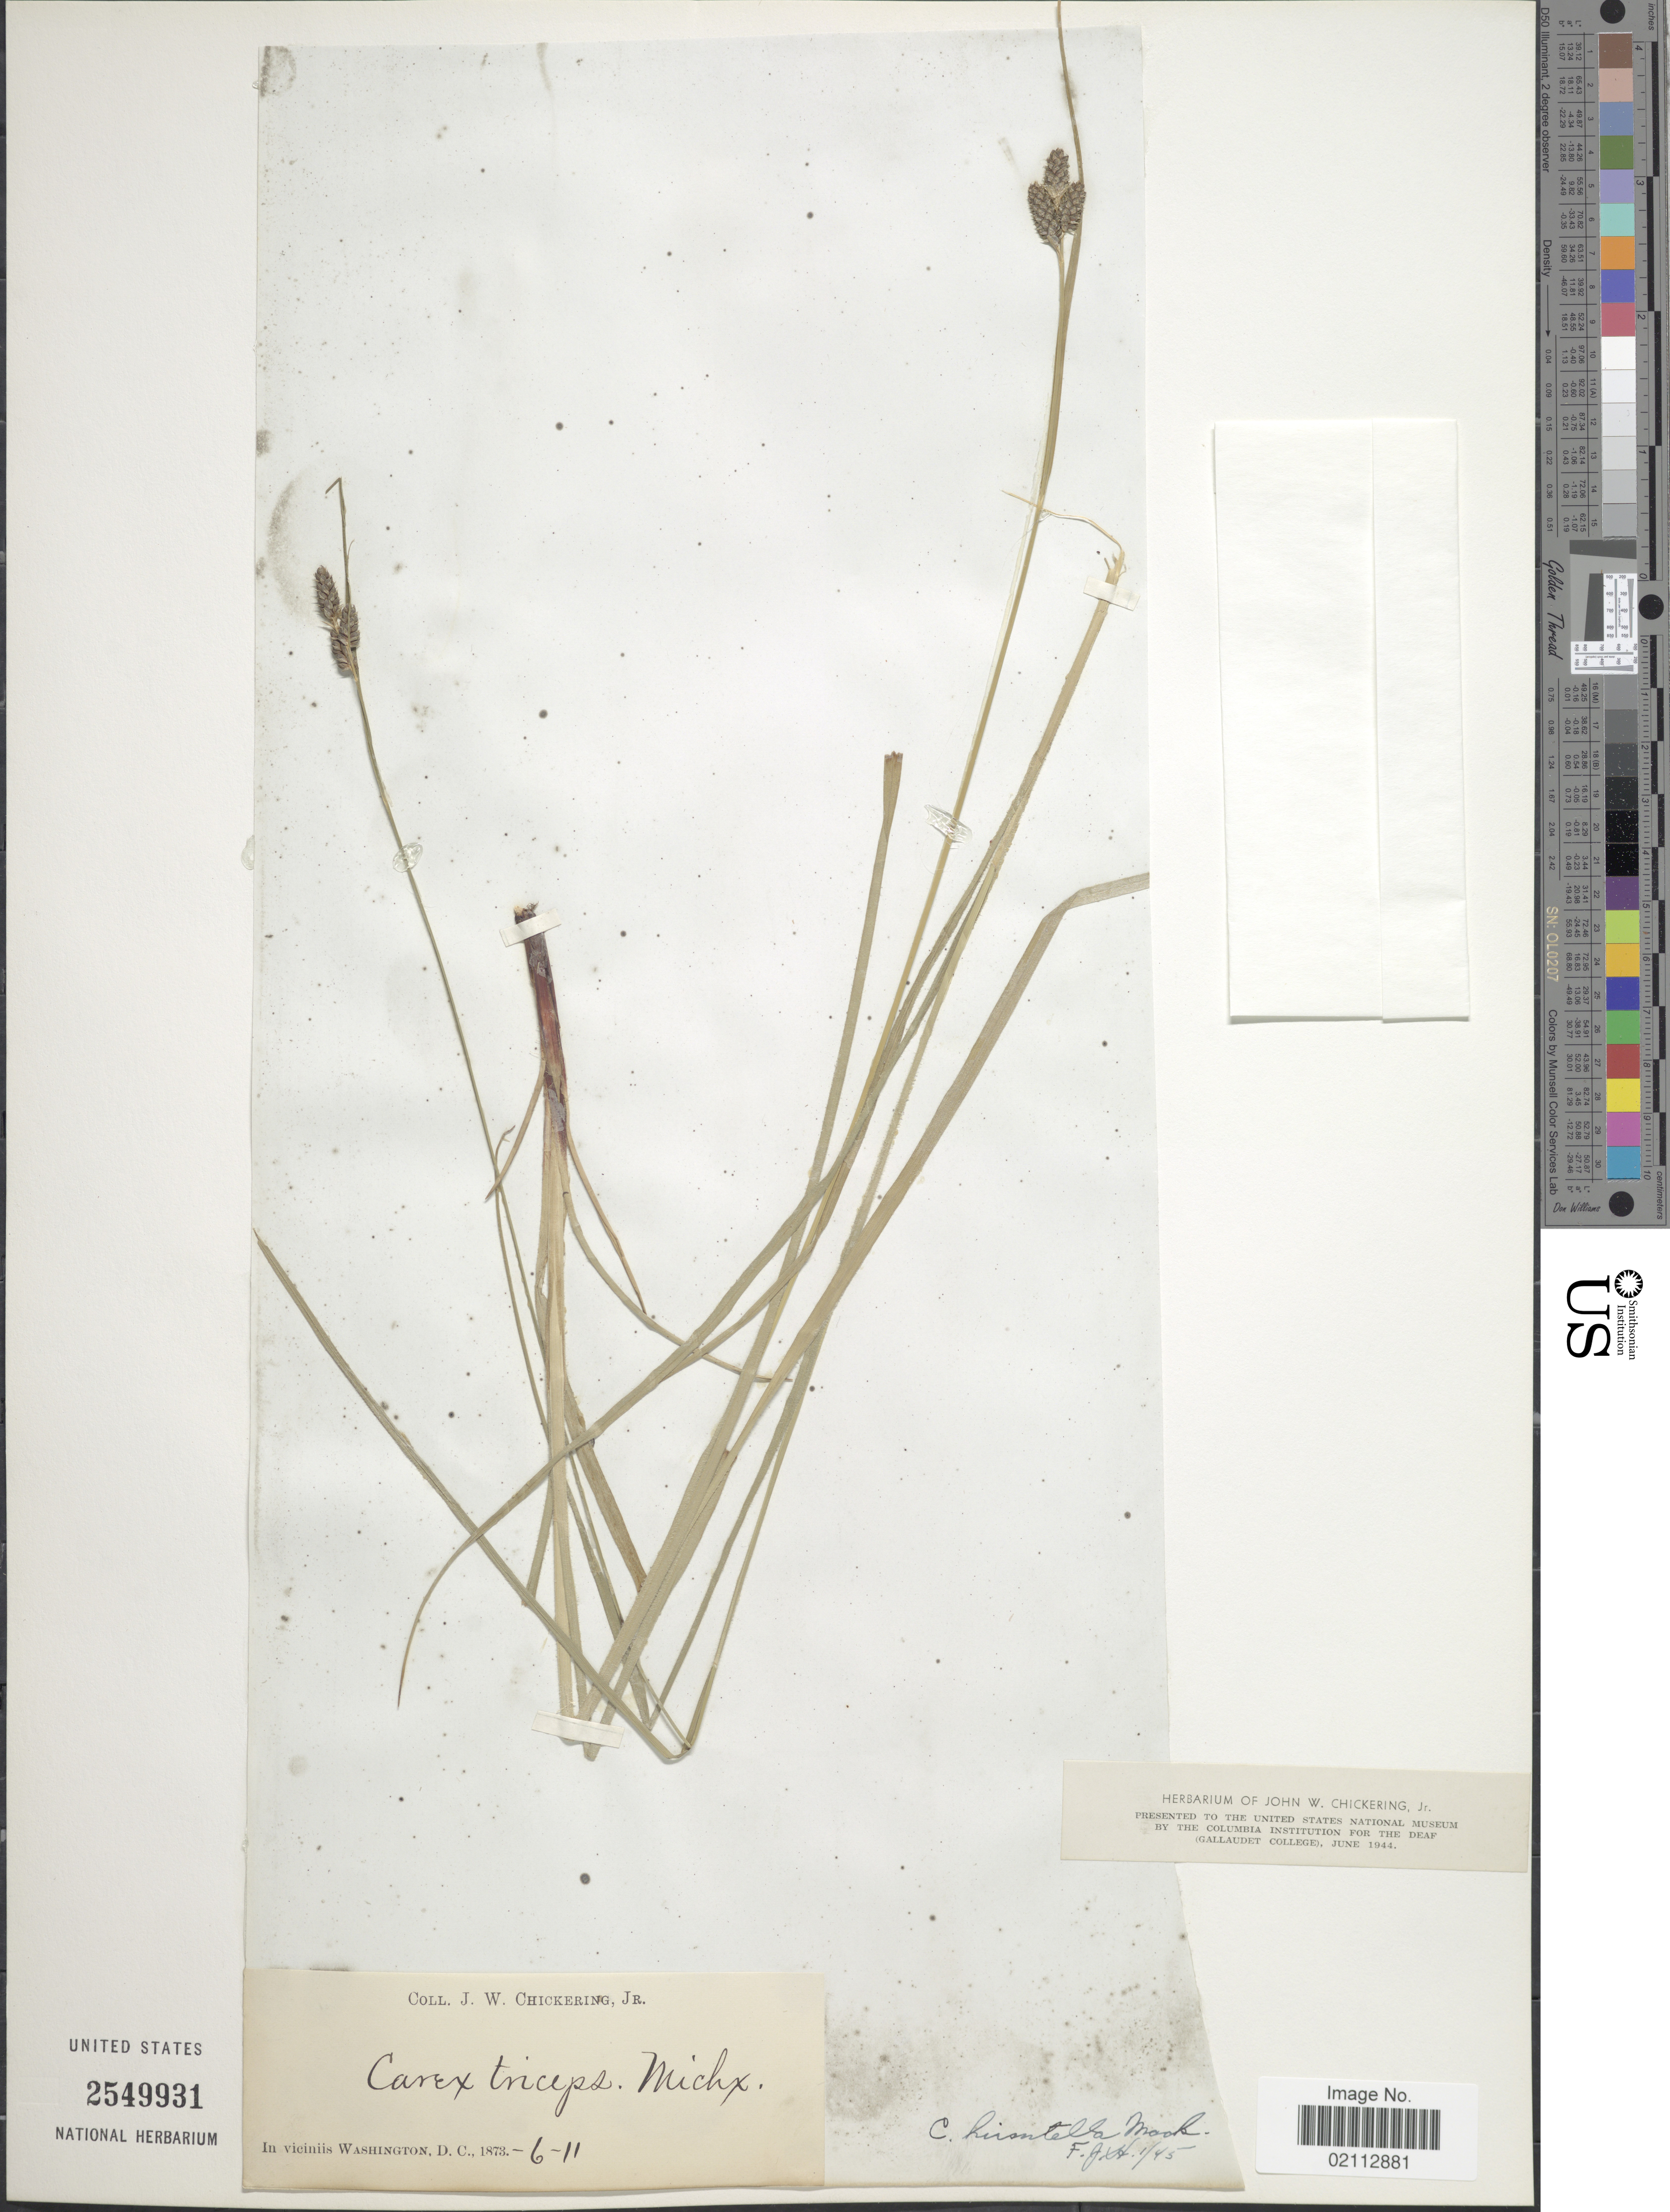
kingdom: Plantae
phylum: Tracheophyta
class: Liliopsida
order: Poales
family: Cyperaceae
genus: Carex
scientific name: Carex hirsutella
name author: Mack.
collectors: J. W. Chickering Jr.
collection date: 1873-06-11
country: United States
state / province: District of Columbia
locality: In viciniis Washington, D.C.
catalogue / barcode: US 2549931